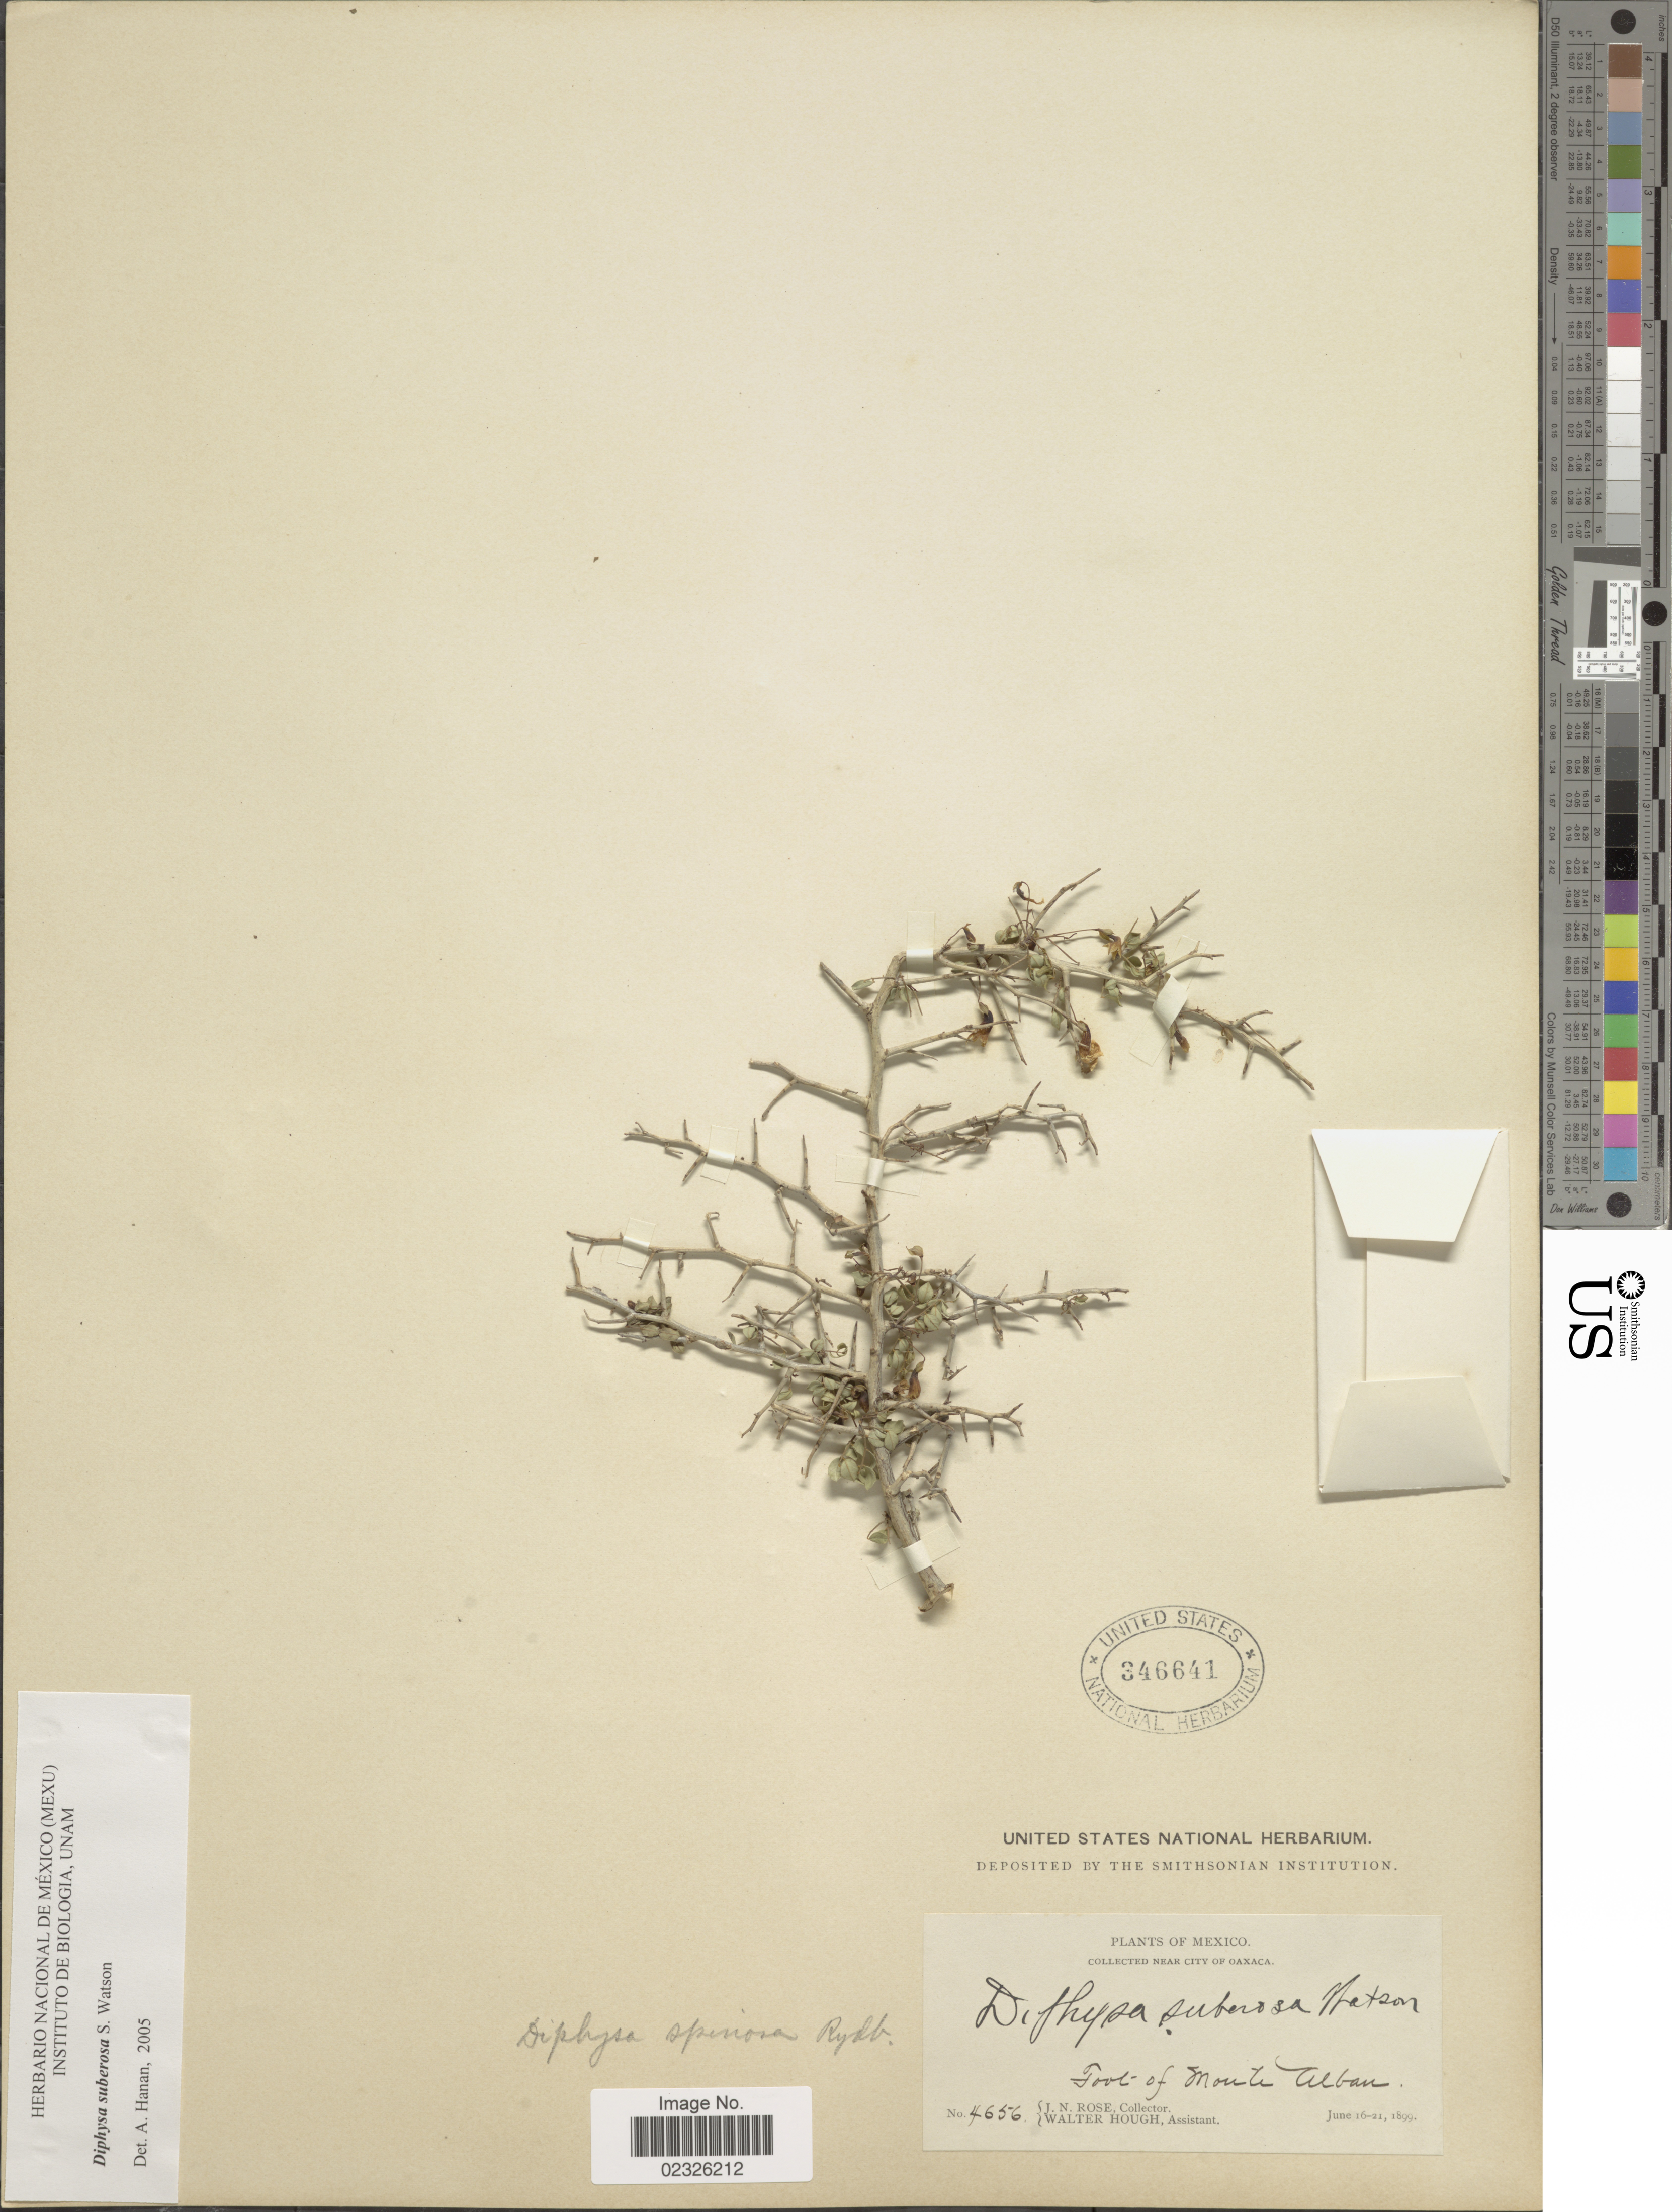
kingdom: Plantae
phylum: Tracheophyta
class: Magnoliopsida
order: Fabales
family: Fabaceae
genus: Diphysa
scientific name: Diphysa suberosa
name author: S. Watson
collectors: J. N. Rose & W. Hough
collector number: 4656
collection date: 1899-06-16/1899-06-21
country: Mexico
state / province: Oaxaca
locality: Foot of Monte Alban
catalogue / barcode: US 346641